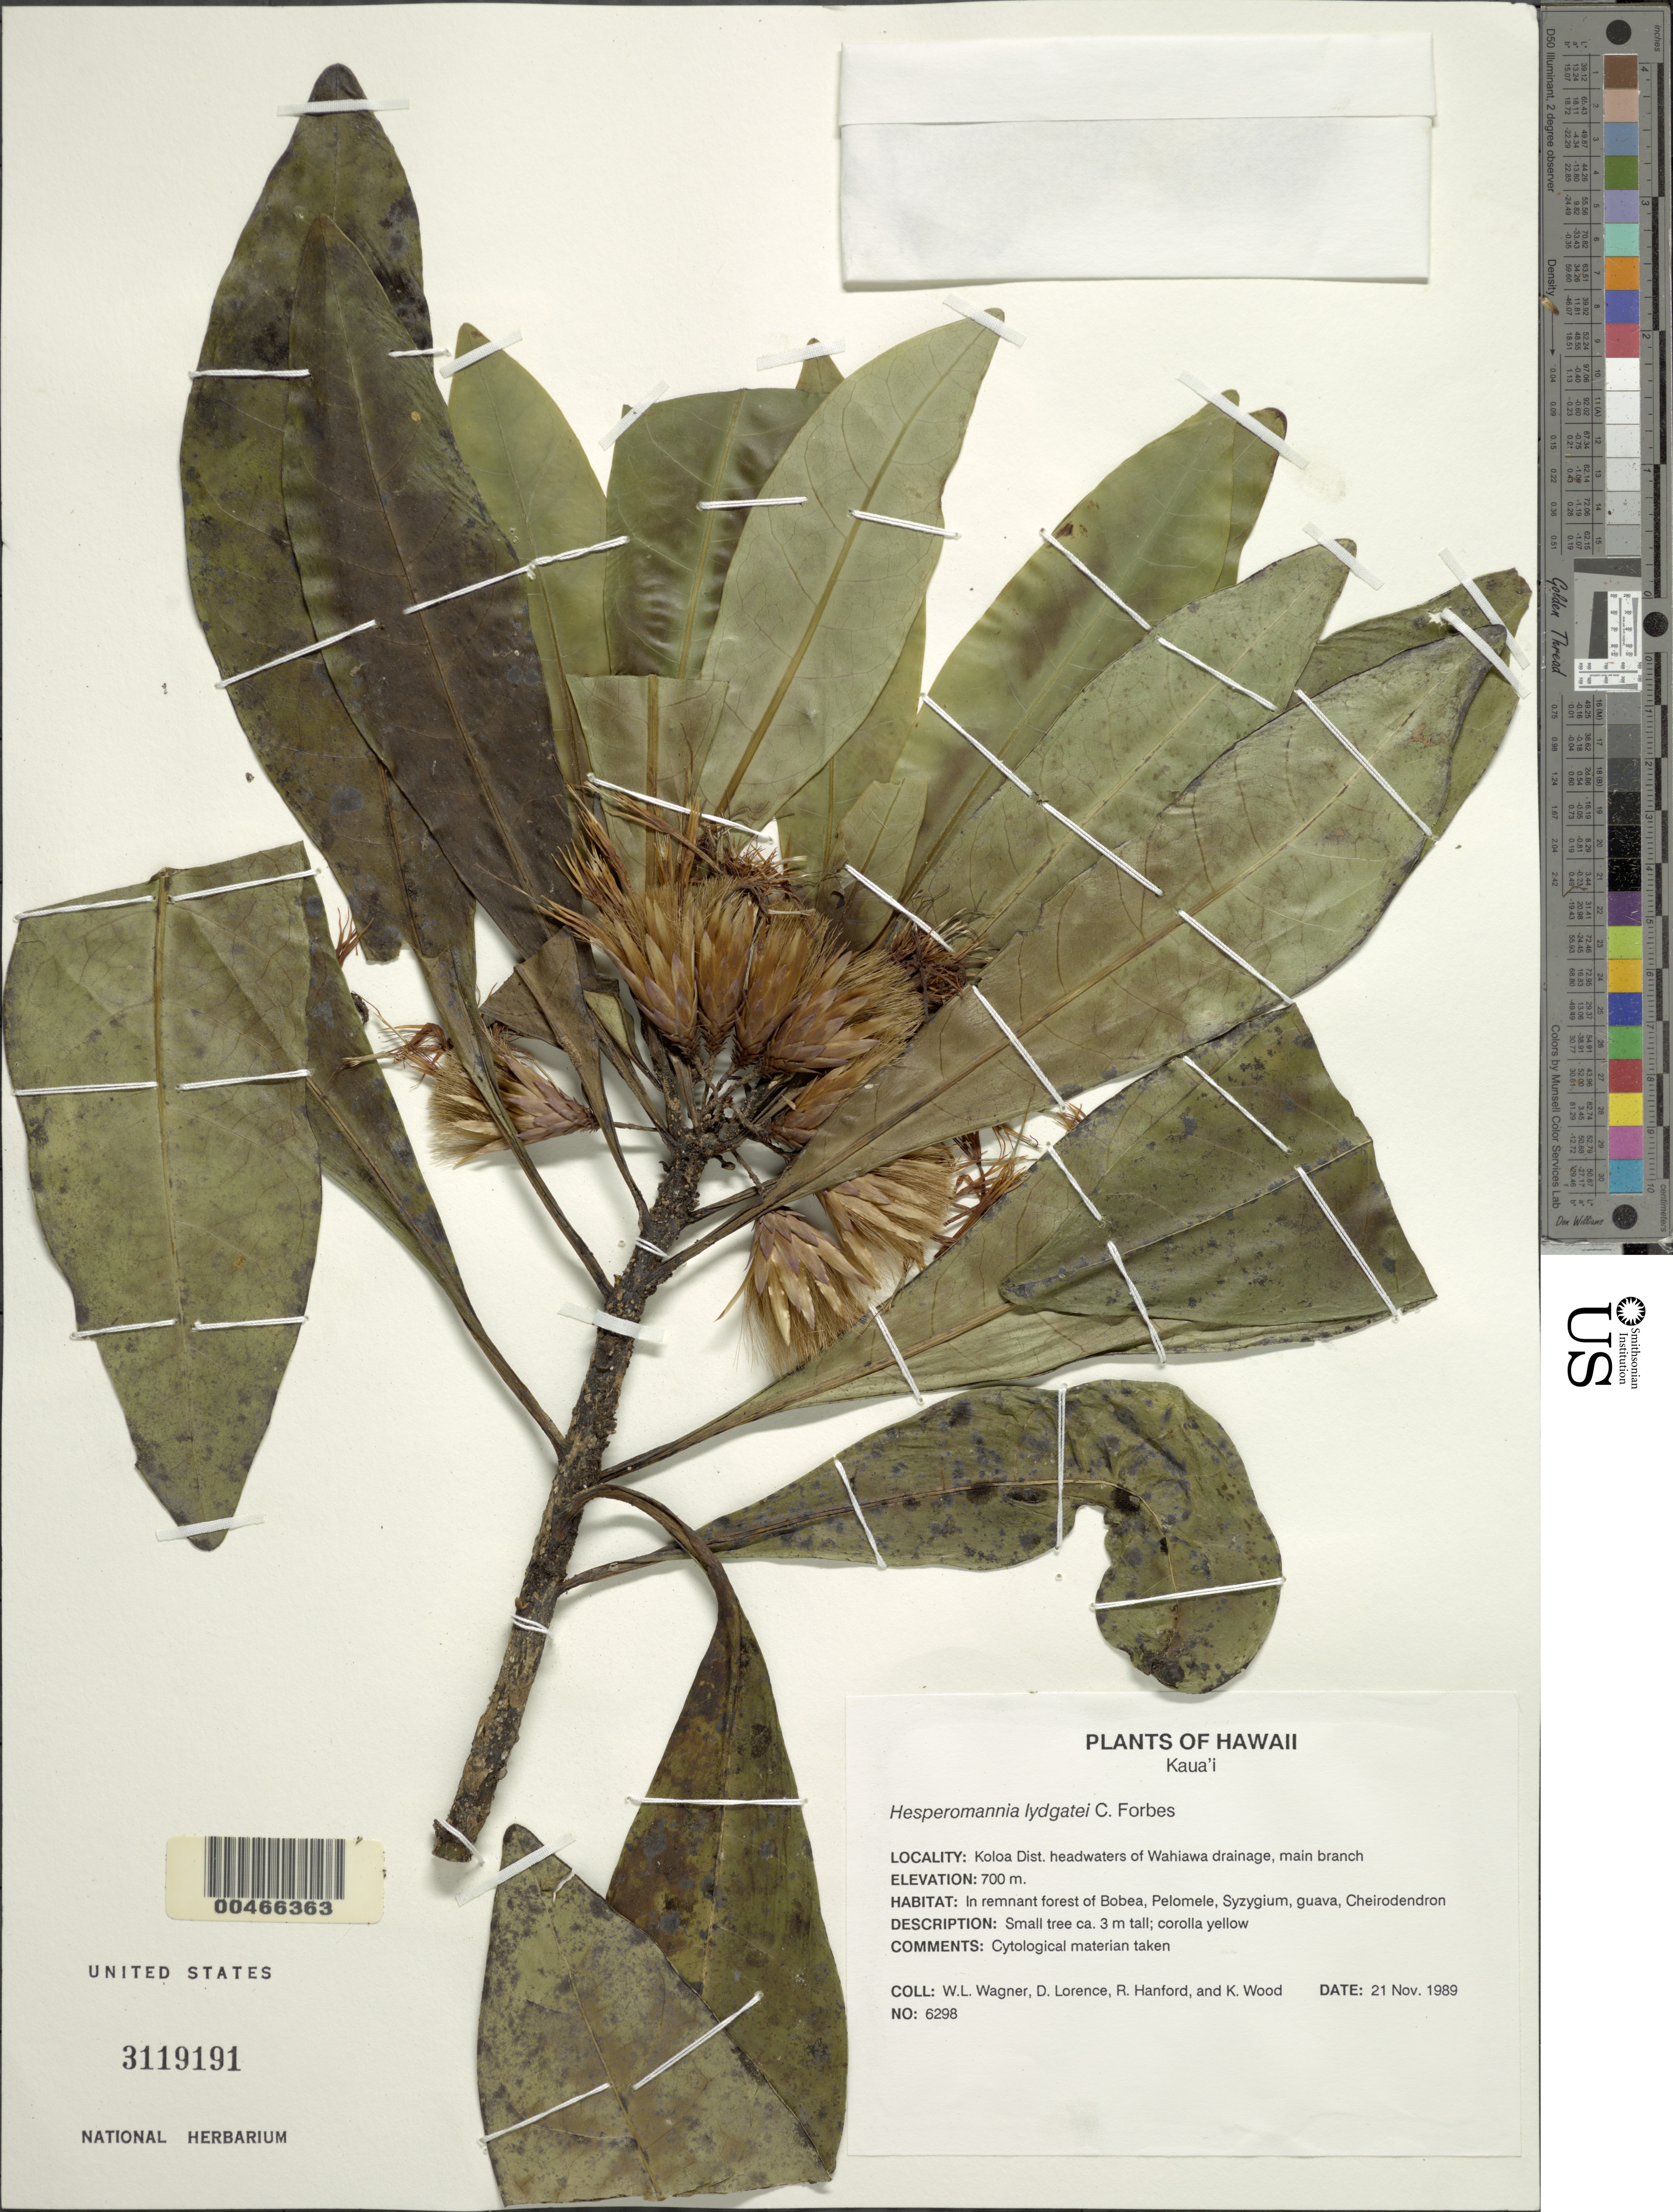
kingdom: Plantae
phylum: Tracheophyta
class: Magnoliopsida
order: Asterales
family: Asteraceae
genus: Hesperomannia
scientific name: Hesperomannia lydgatei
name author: Forbes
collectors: W. L. Wagner, D. Lorence, R. Hanford & K. Wood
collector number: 6298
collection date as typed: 21 Nov 1989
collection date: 1989-11-21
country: United States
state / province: Hawaii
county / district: Kauai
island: Kaua'i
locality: Koloa Dist. headwaters of Wahiawa drainage, main branch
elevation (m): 700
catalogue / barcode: US 3119191